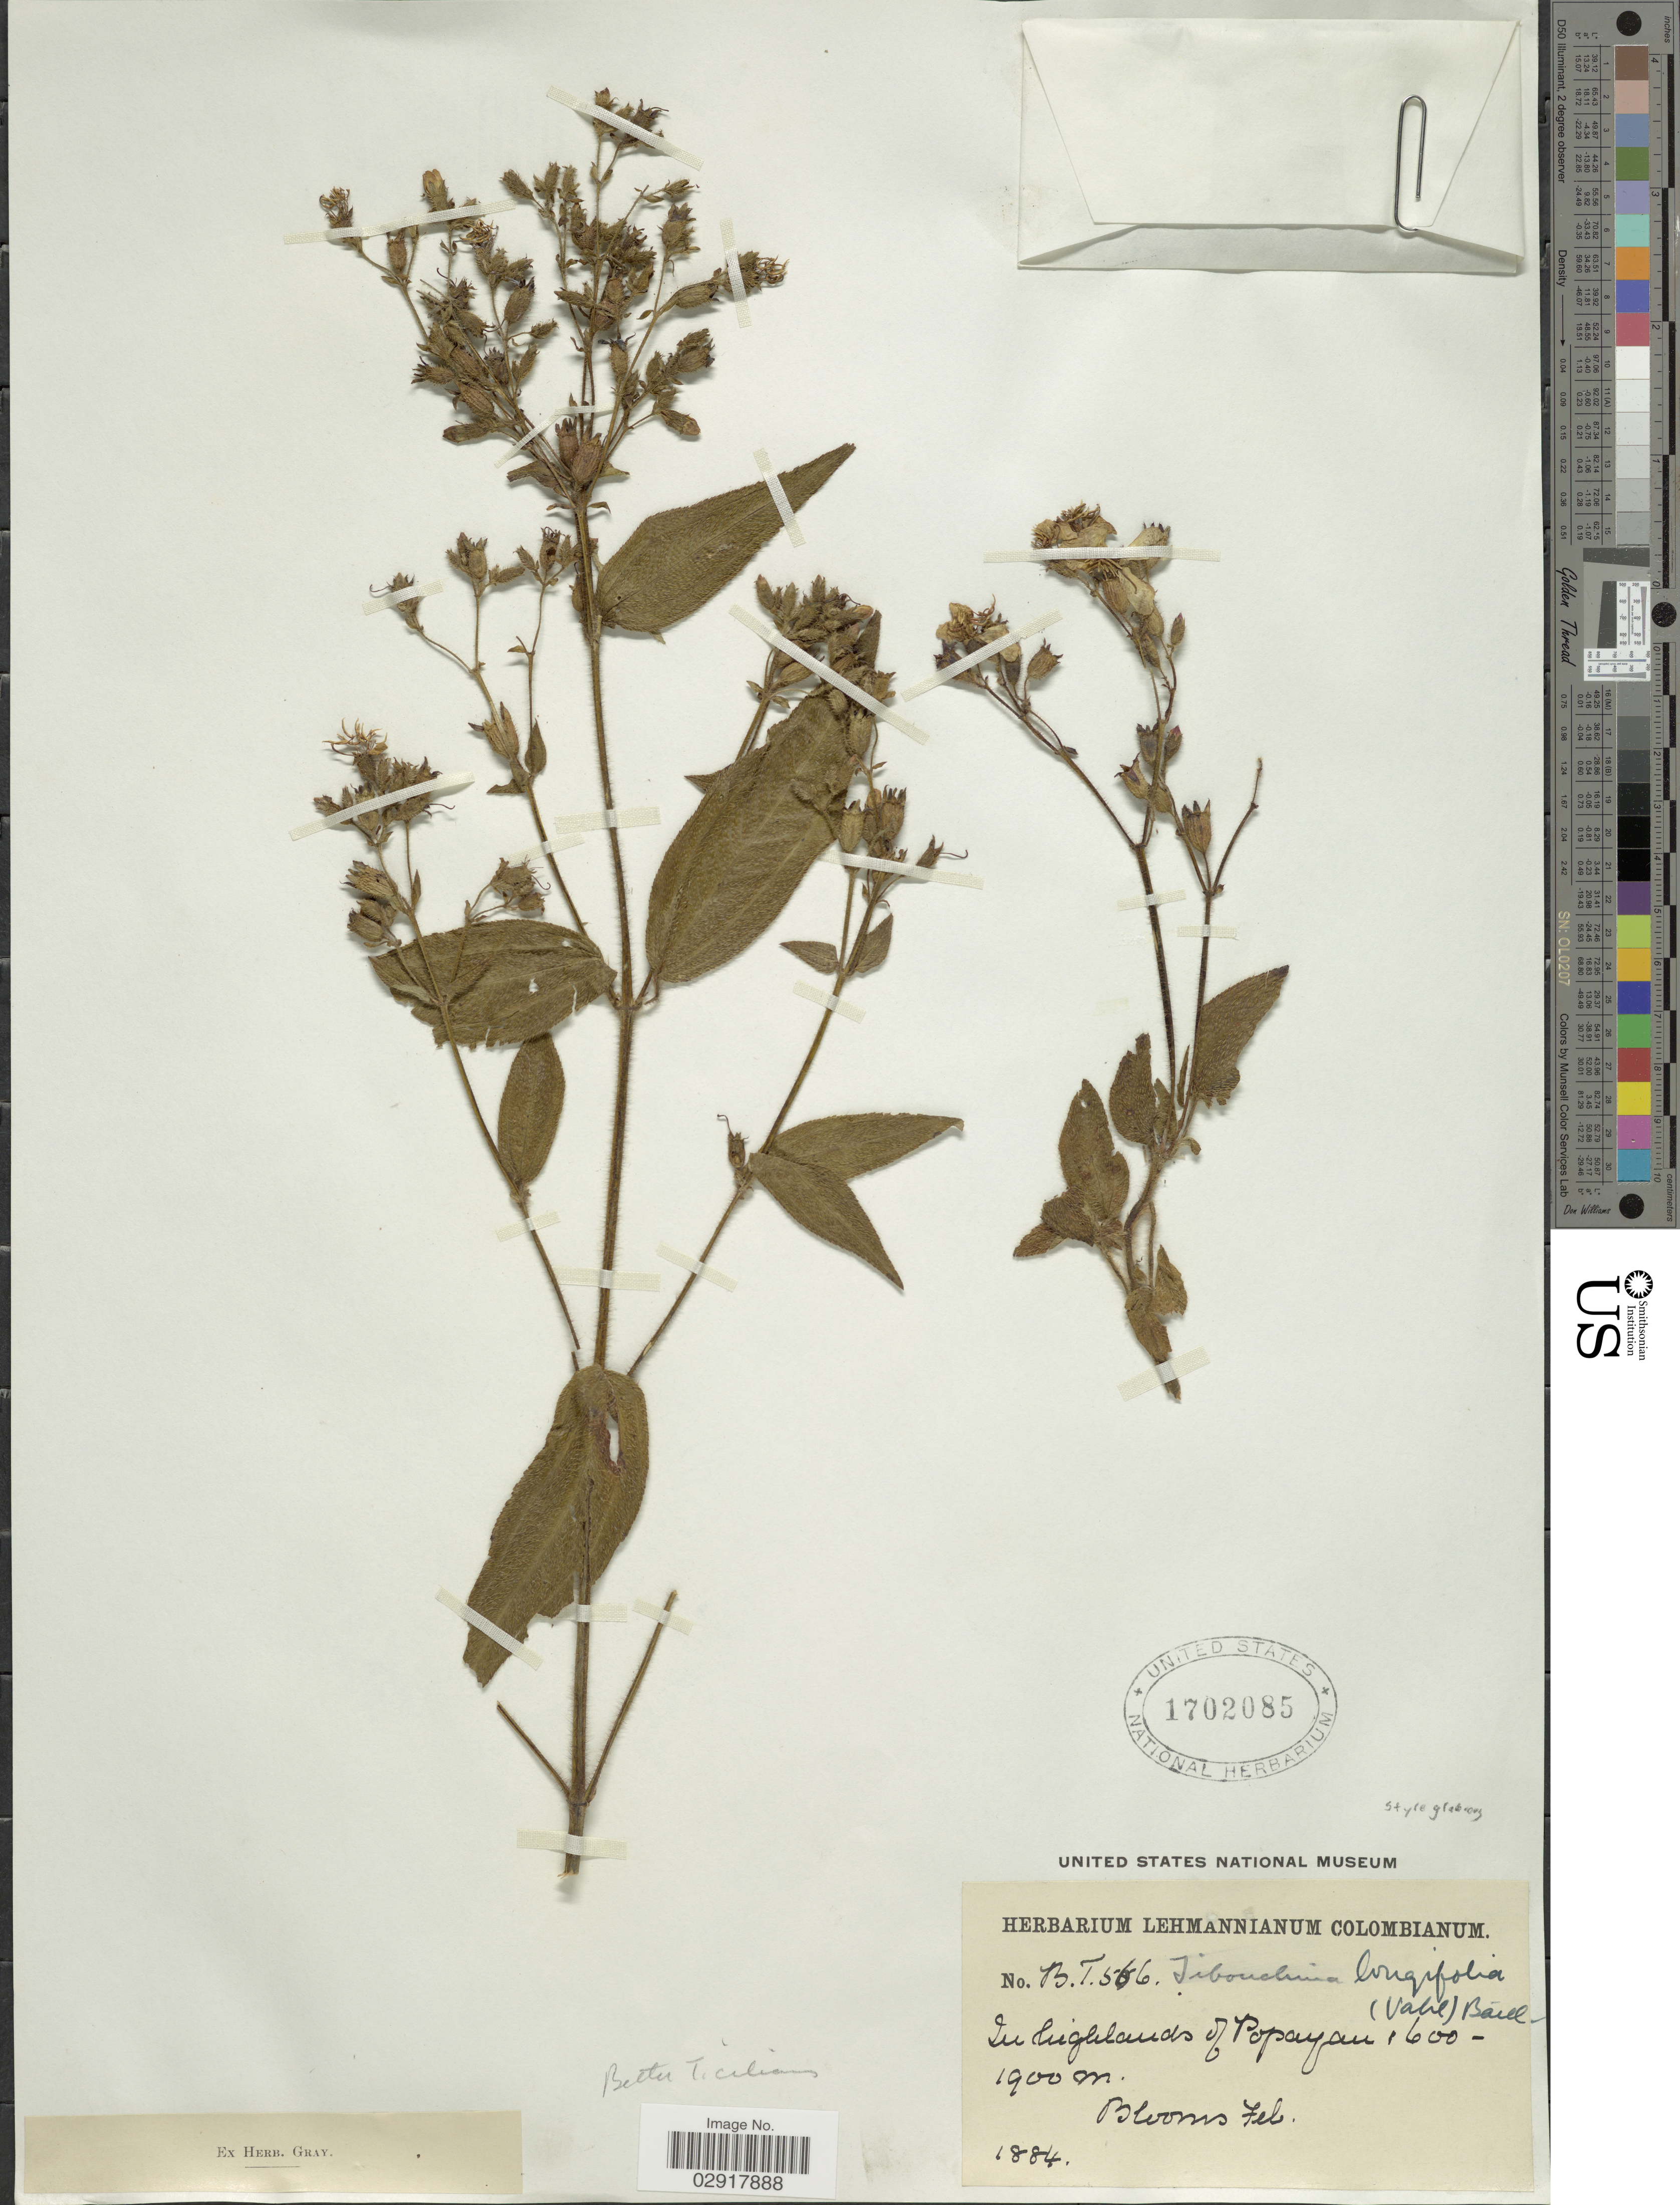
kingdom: Plantae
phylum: Tracheophyta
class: Magnoliopsida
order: Myrtales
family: Melastomataceae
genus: Chaetogastra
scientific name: Chaetogastra sp.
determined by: Strong, Mark T., (BOT), Smithsonian Institution - National Museum of Natural History (UNITED STATES)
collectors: ex herb. Lehmannianum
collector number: B.T.566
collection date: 1884-02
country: Colombia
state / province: Cauca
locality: In highlands of Popayan.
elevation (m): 1600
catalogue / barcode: US 1702085